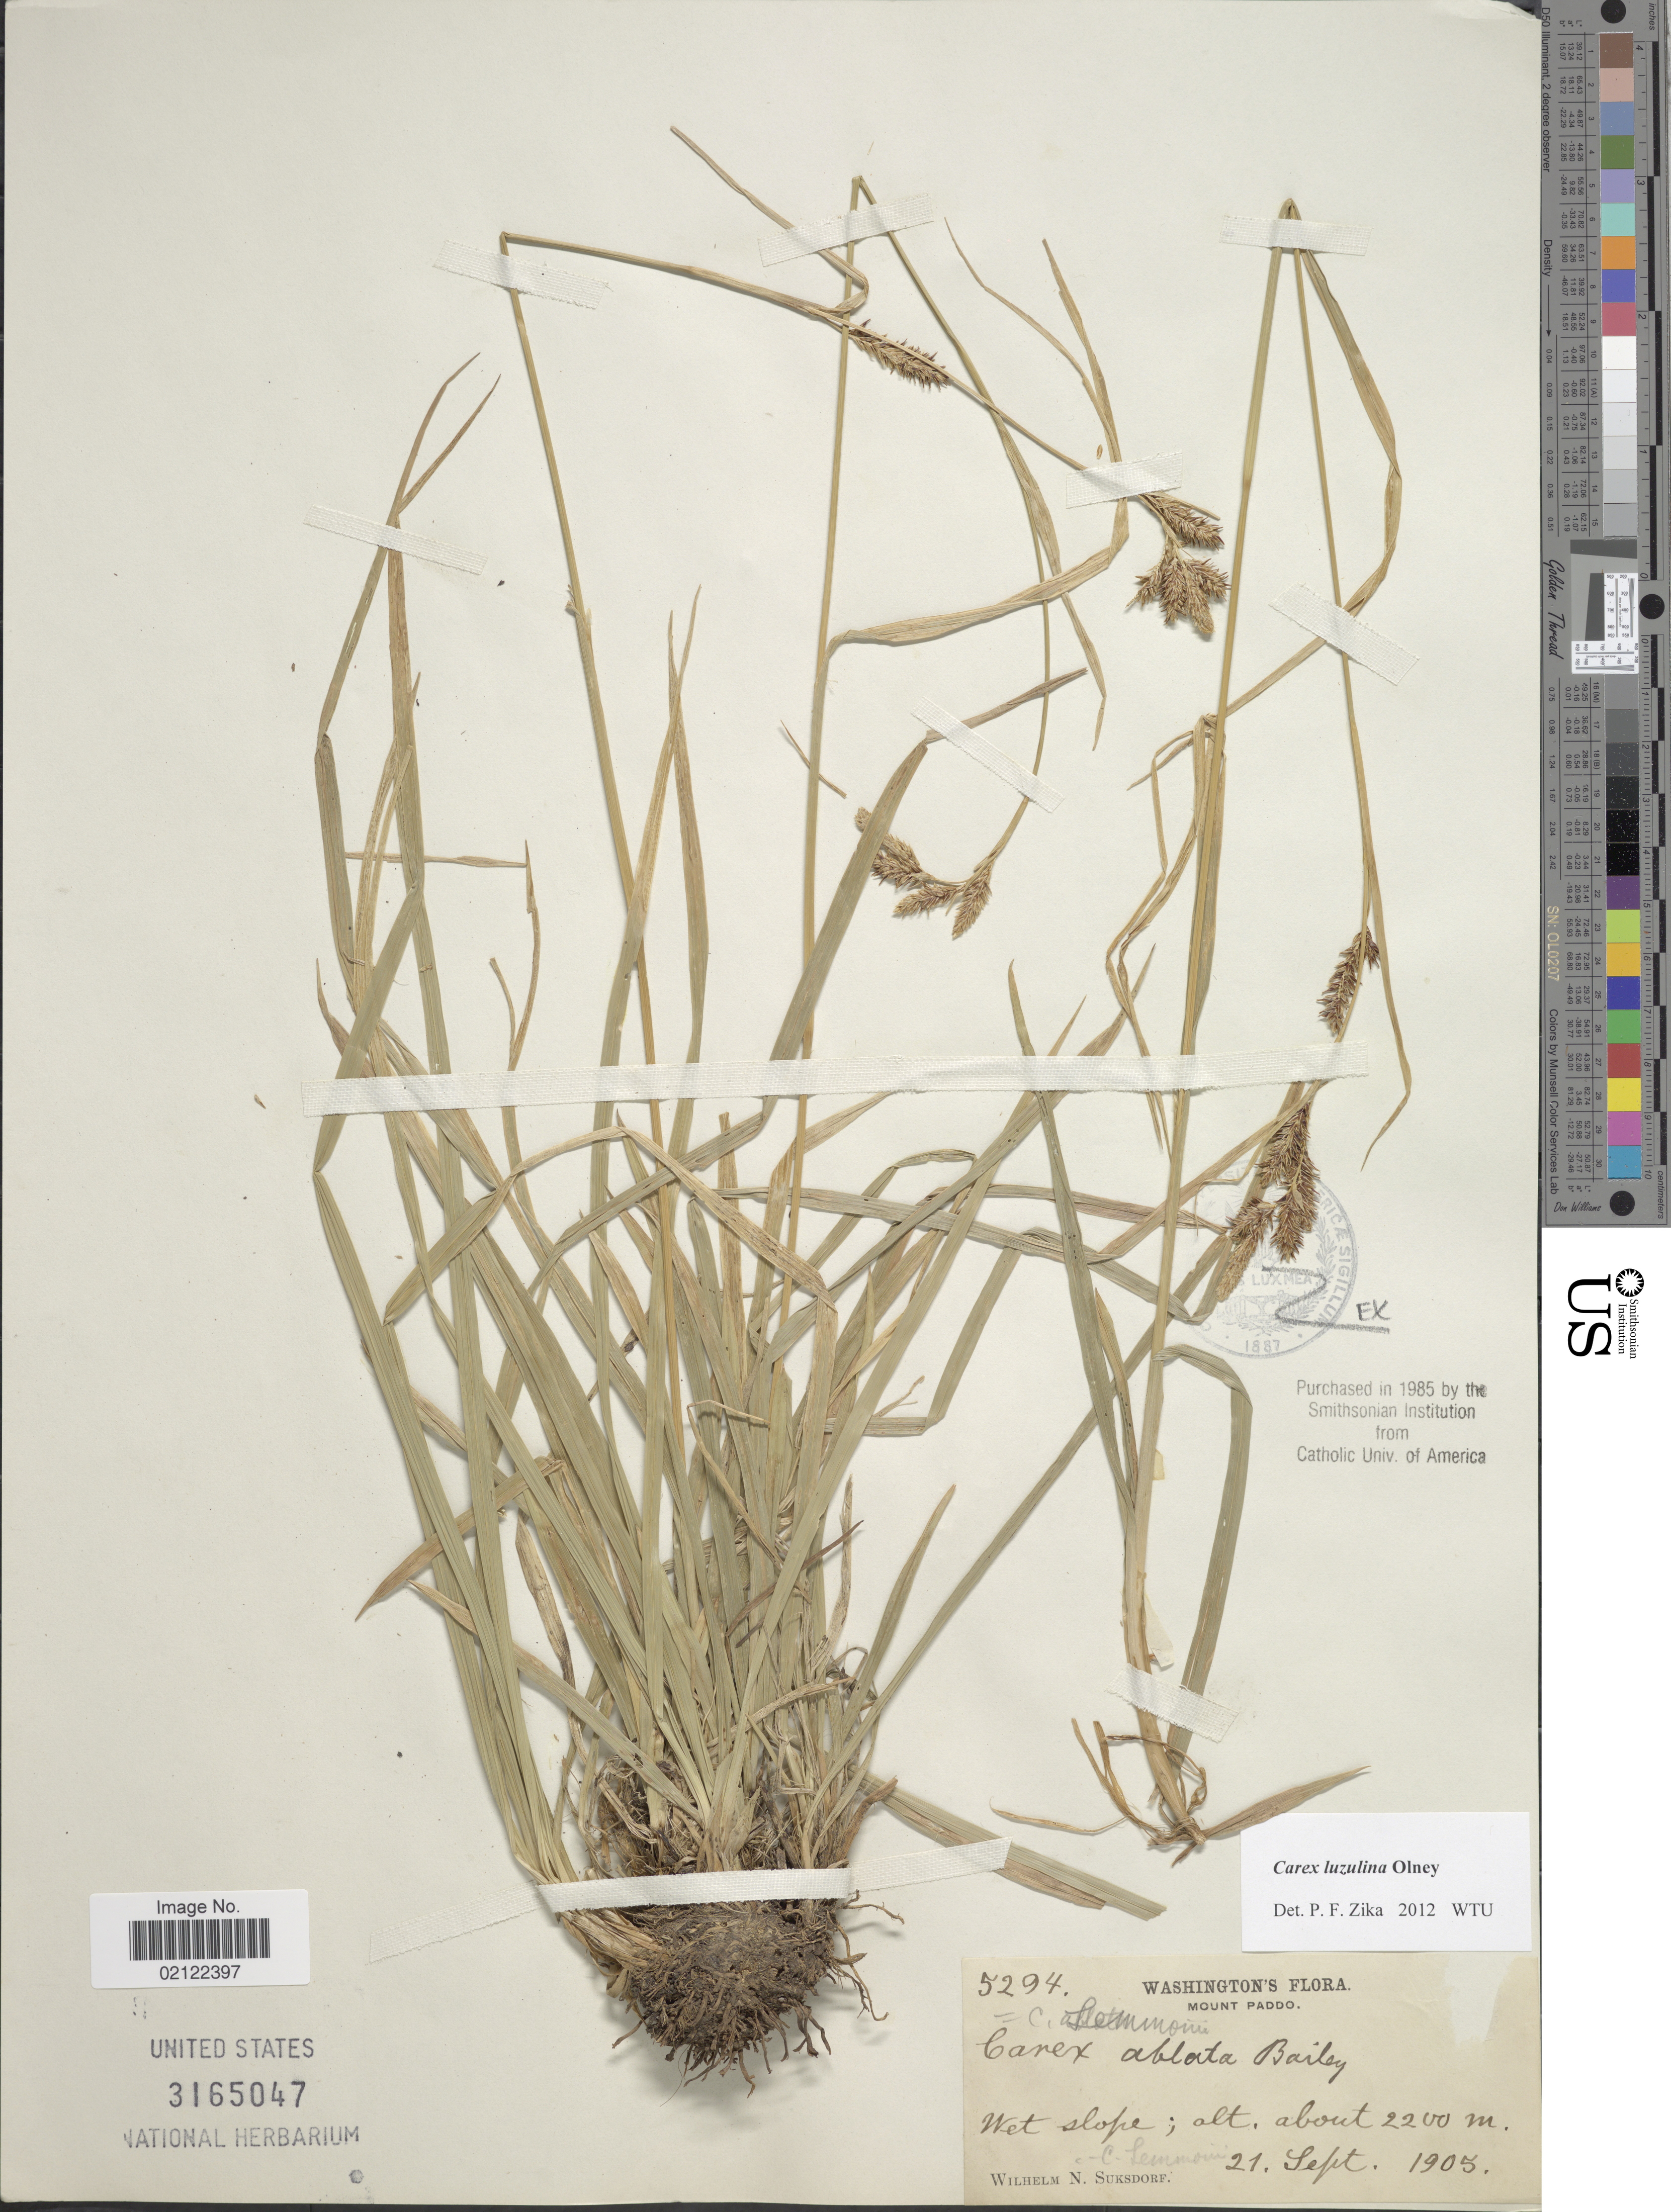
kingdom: Plantae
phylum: Tracheophyta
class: Liliopsida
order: Poales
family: Cyperaceae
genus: Carex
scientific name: Carex luzulina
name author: Olney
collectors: W. N. Suksdorf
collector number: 5294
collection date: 1905-09-21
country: United States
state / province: Washington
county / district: Skamania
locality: Mount Paddo. Wet slope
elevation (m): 2200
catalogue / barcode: US 3165047